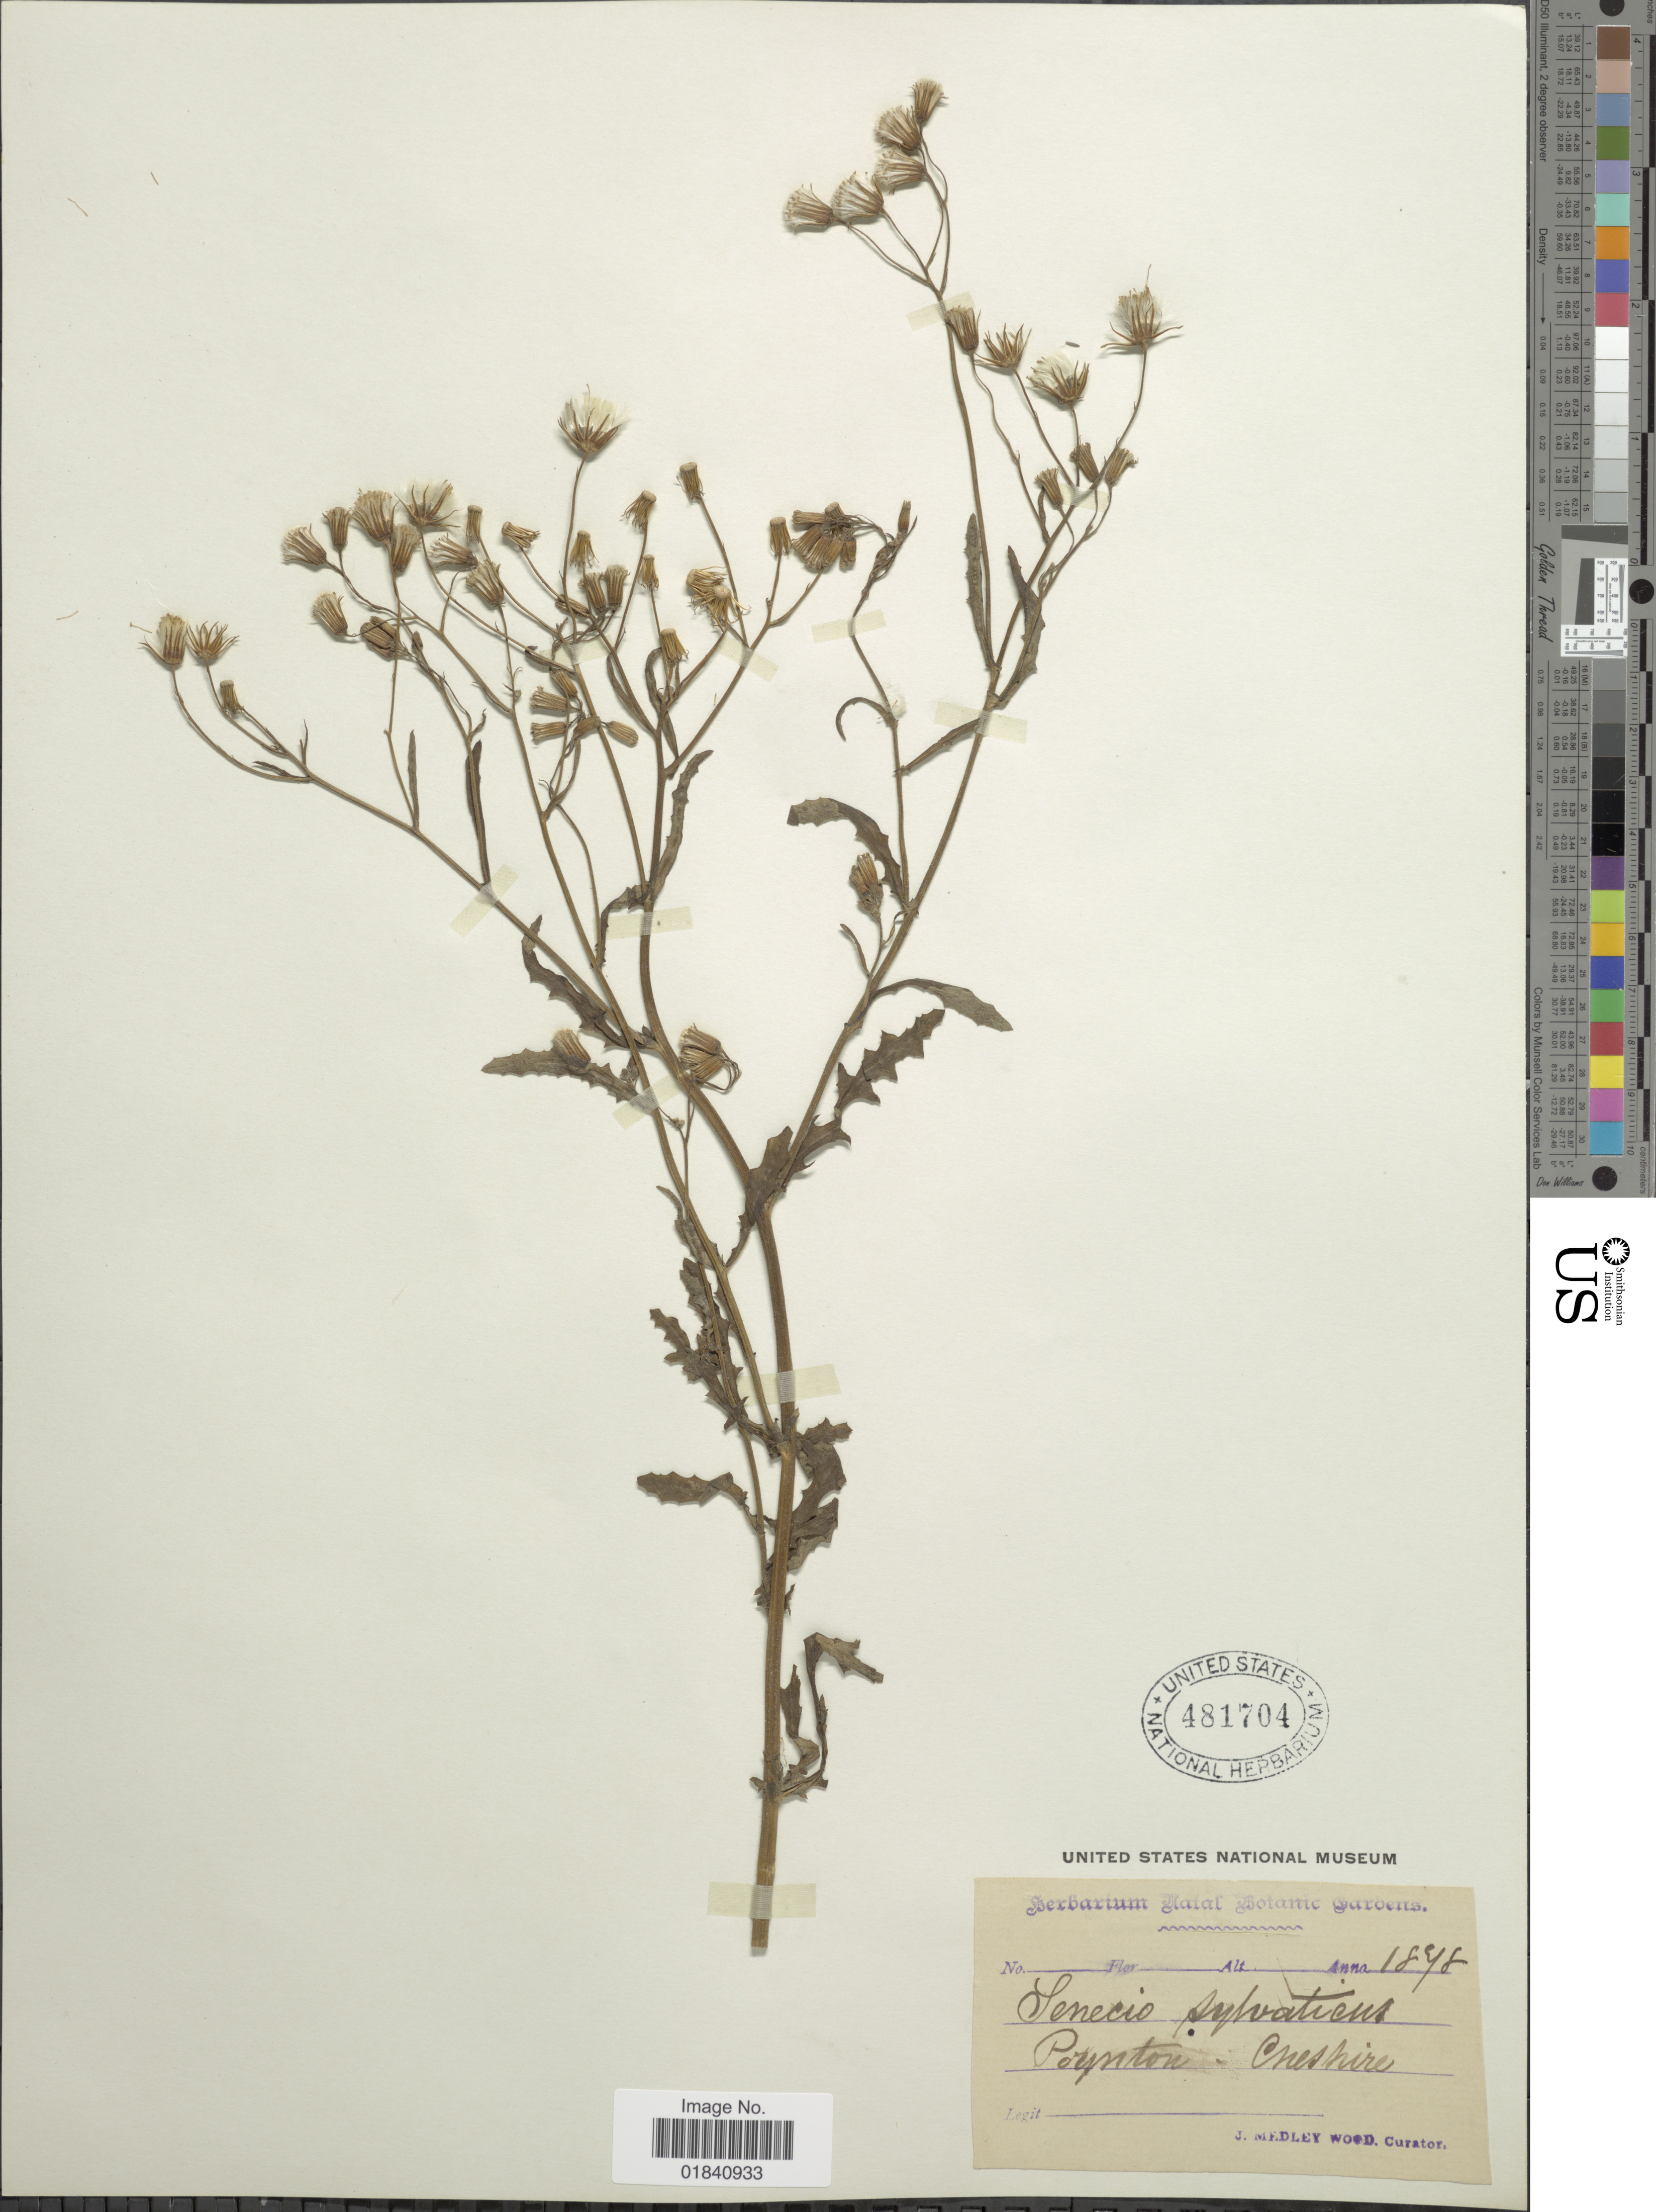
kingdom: Plantae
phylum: Tracheophyta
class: Magnoliopsida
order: Asterales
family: Asteraceae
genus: Senecio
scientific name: Senecio sylvaticus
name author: L.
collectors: J. M. Wood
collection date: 1848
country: United Kingdom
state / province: England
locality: Poynton, Cheshire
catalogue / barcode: US 481704